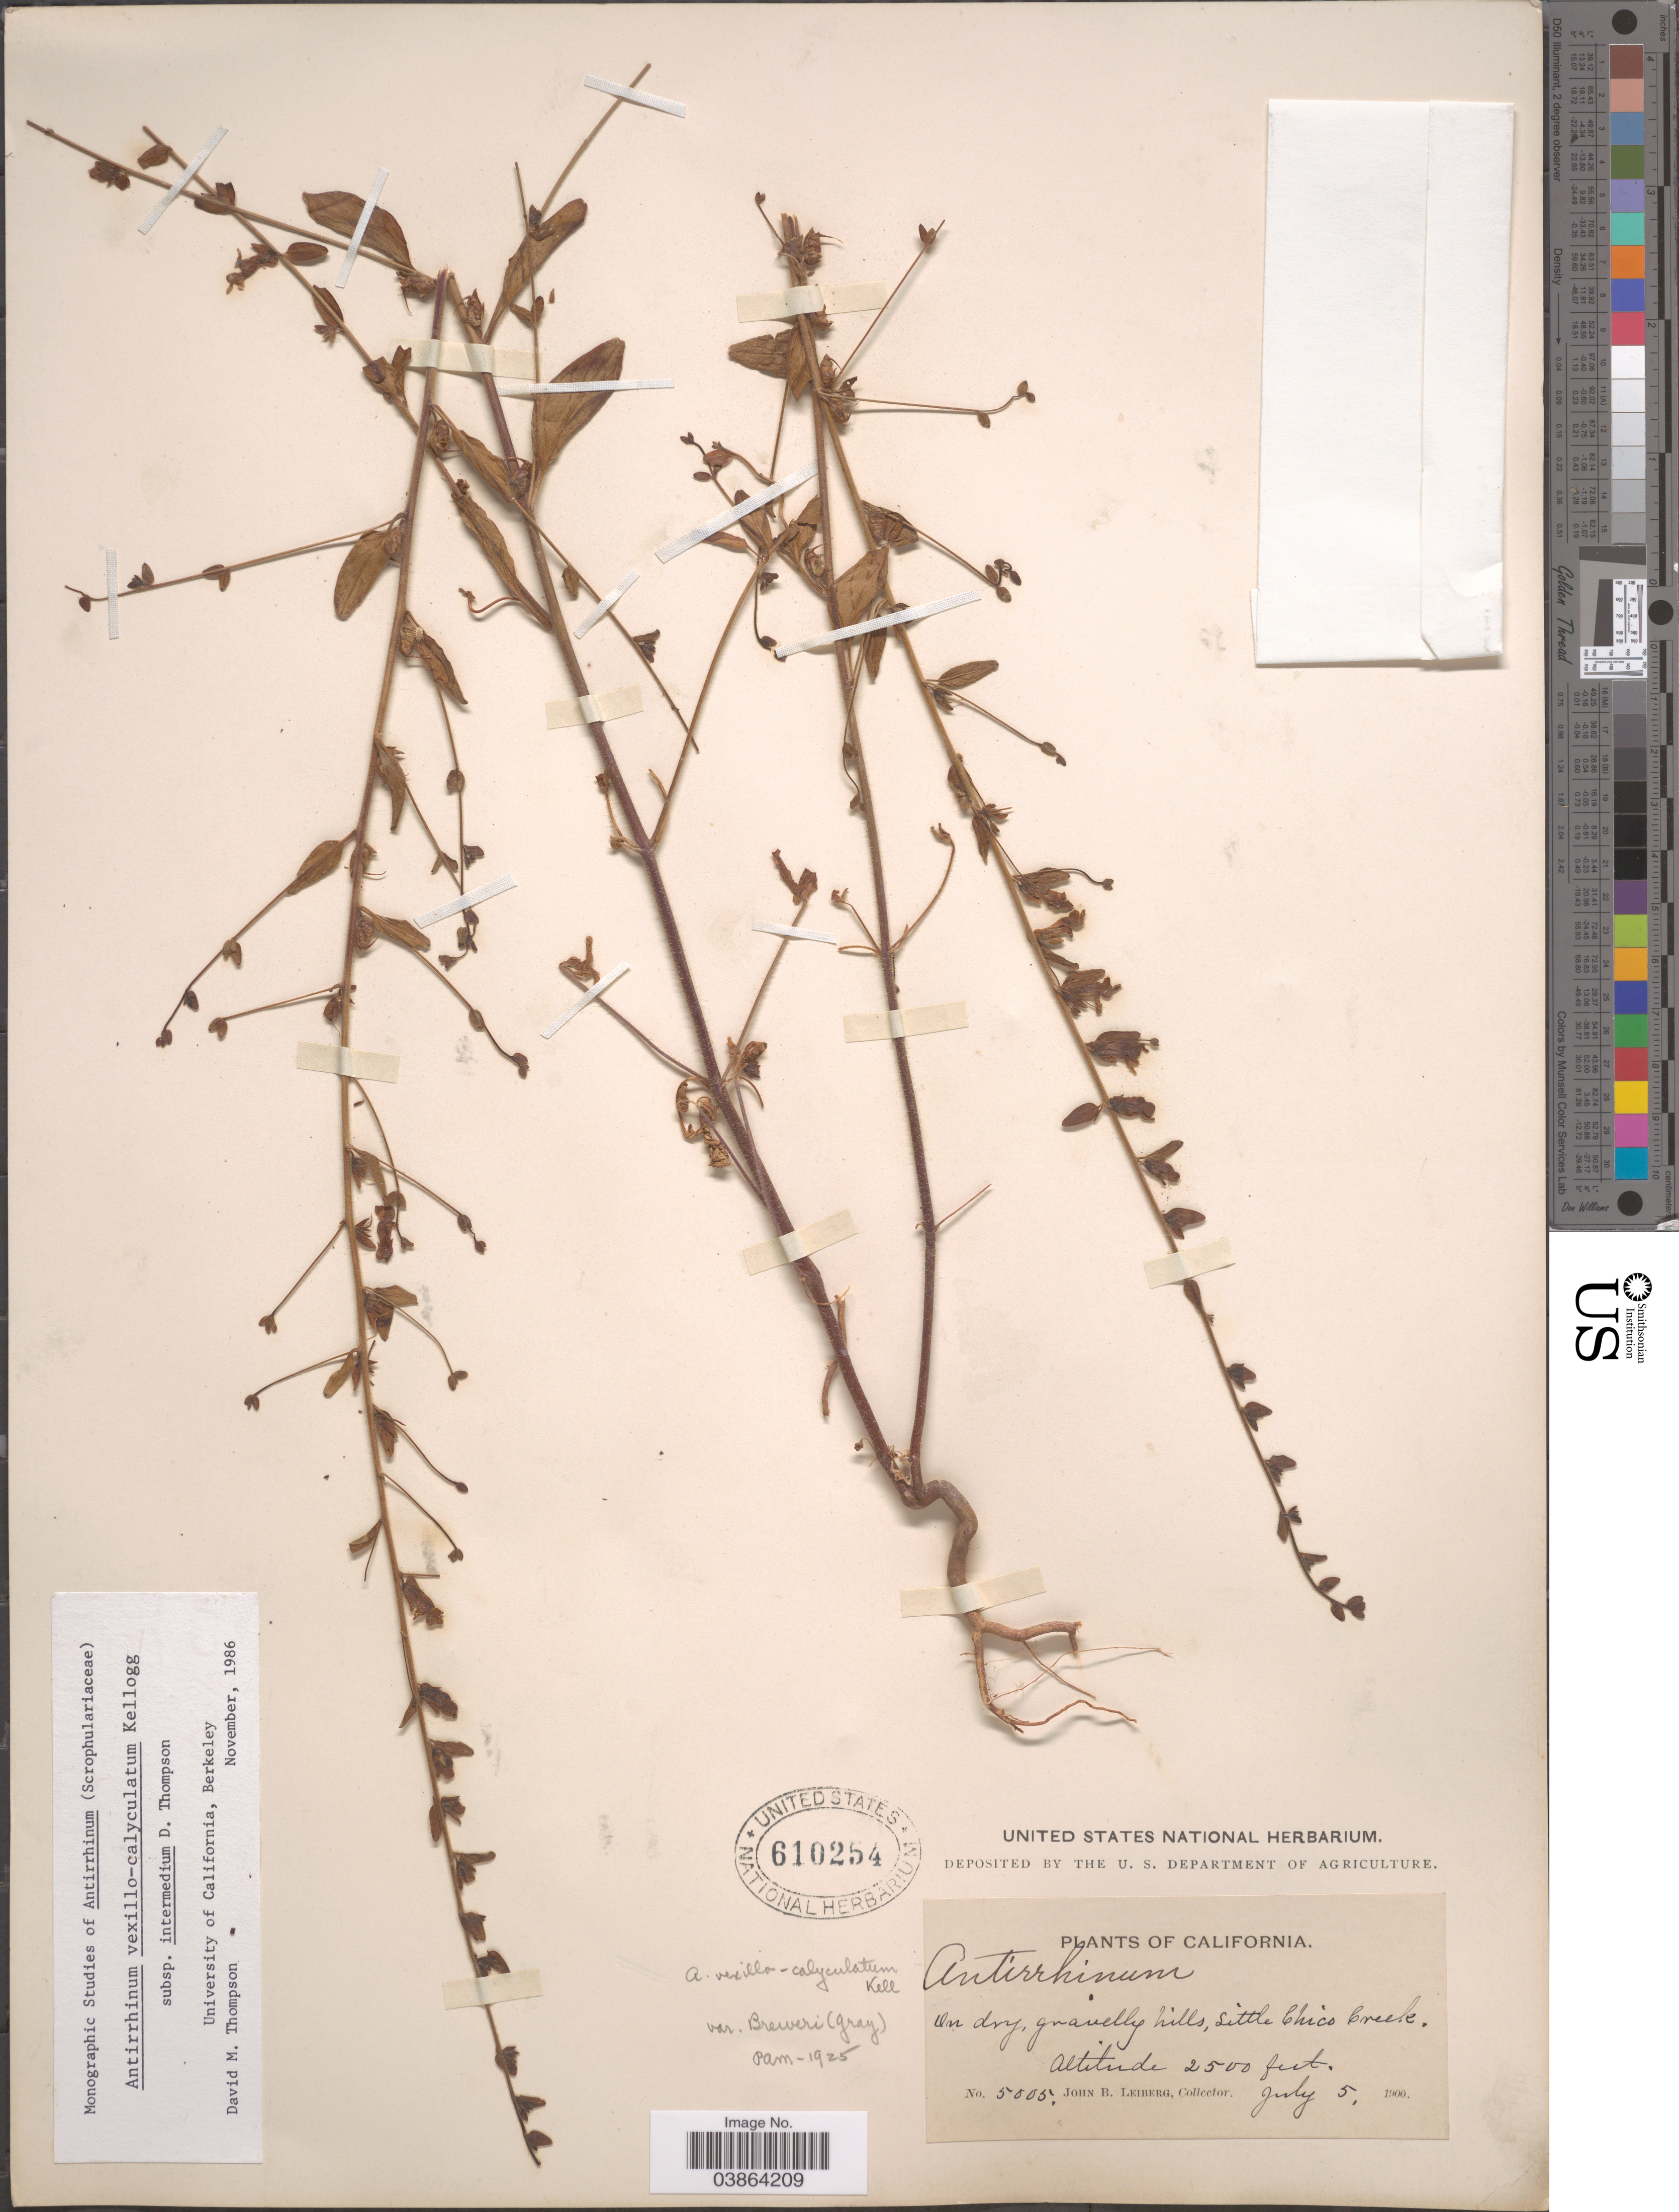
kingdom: Plantae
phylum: Tracheophyta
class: Magnoliopsida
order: Lamiales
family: Plantaginaceae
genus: Sairocarpus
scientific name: Sairocarpus vexillocalyculatus subsp. intermedius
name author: (D.M. Thomps.) Barringer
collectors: J. B. Leiberg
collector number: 5005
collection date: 1900-07-05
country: United States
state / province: California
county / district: Butte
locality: Little Chico Creek.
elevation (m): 762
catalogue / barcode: US 610254